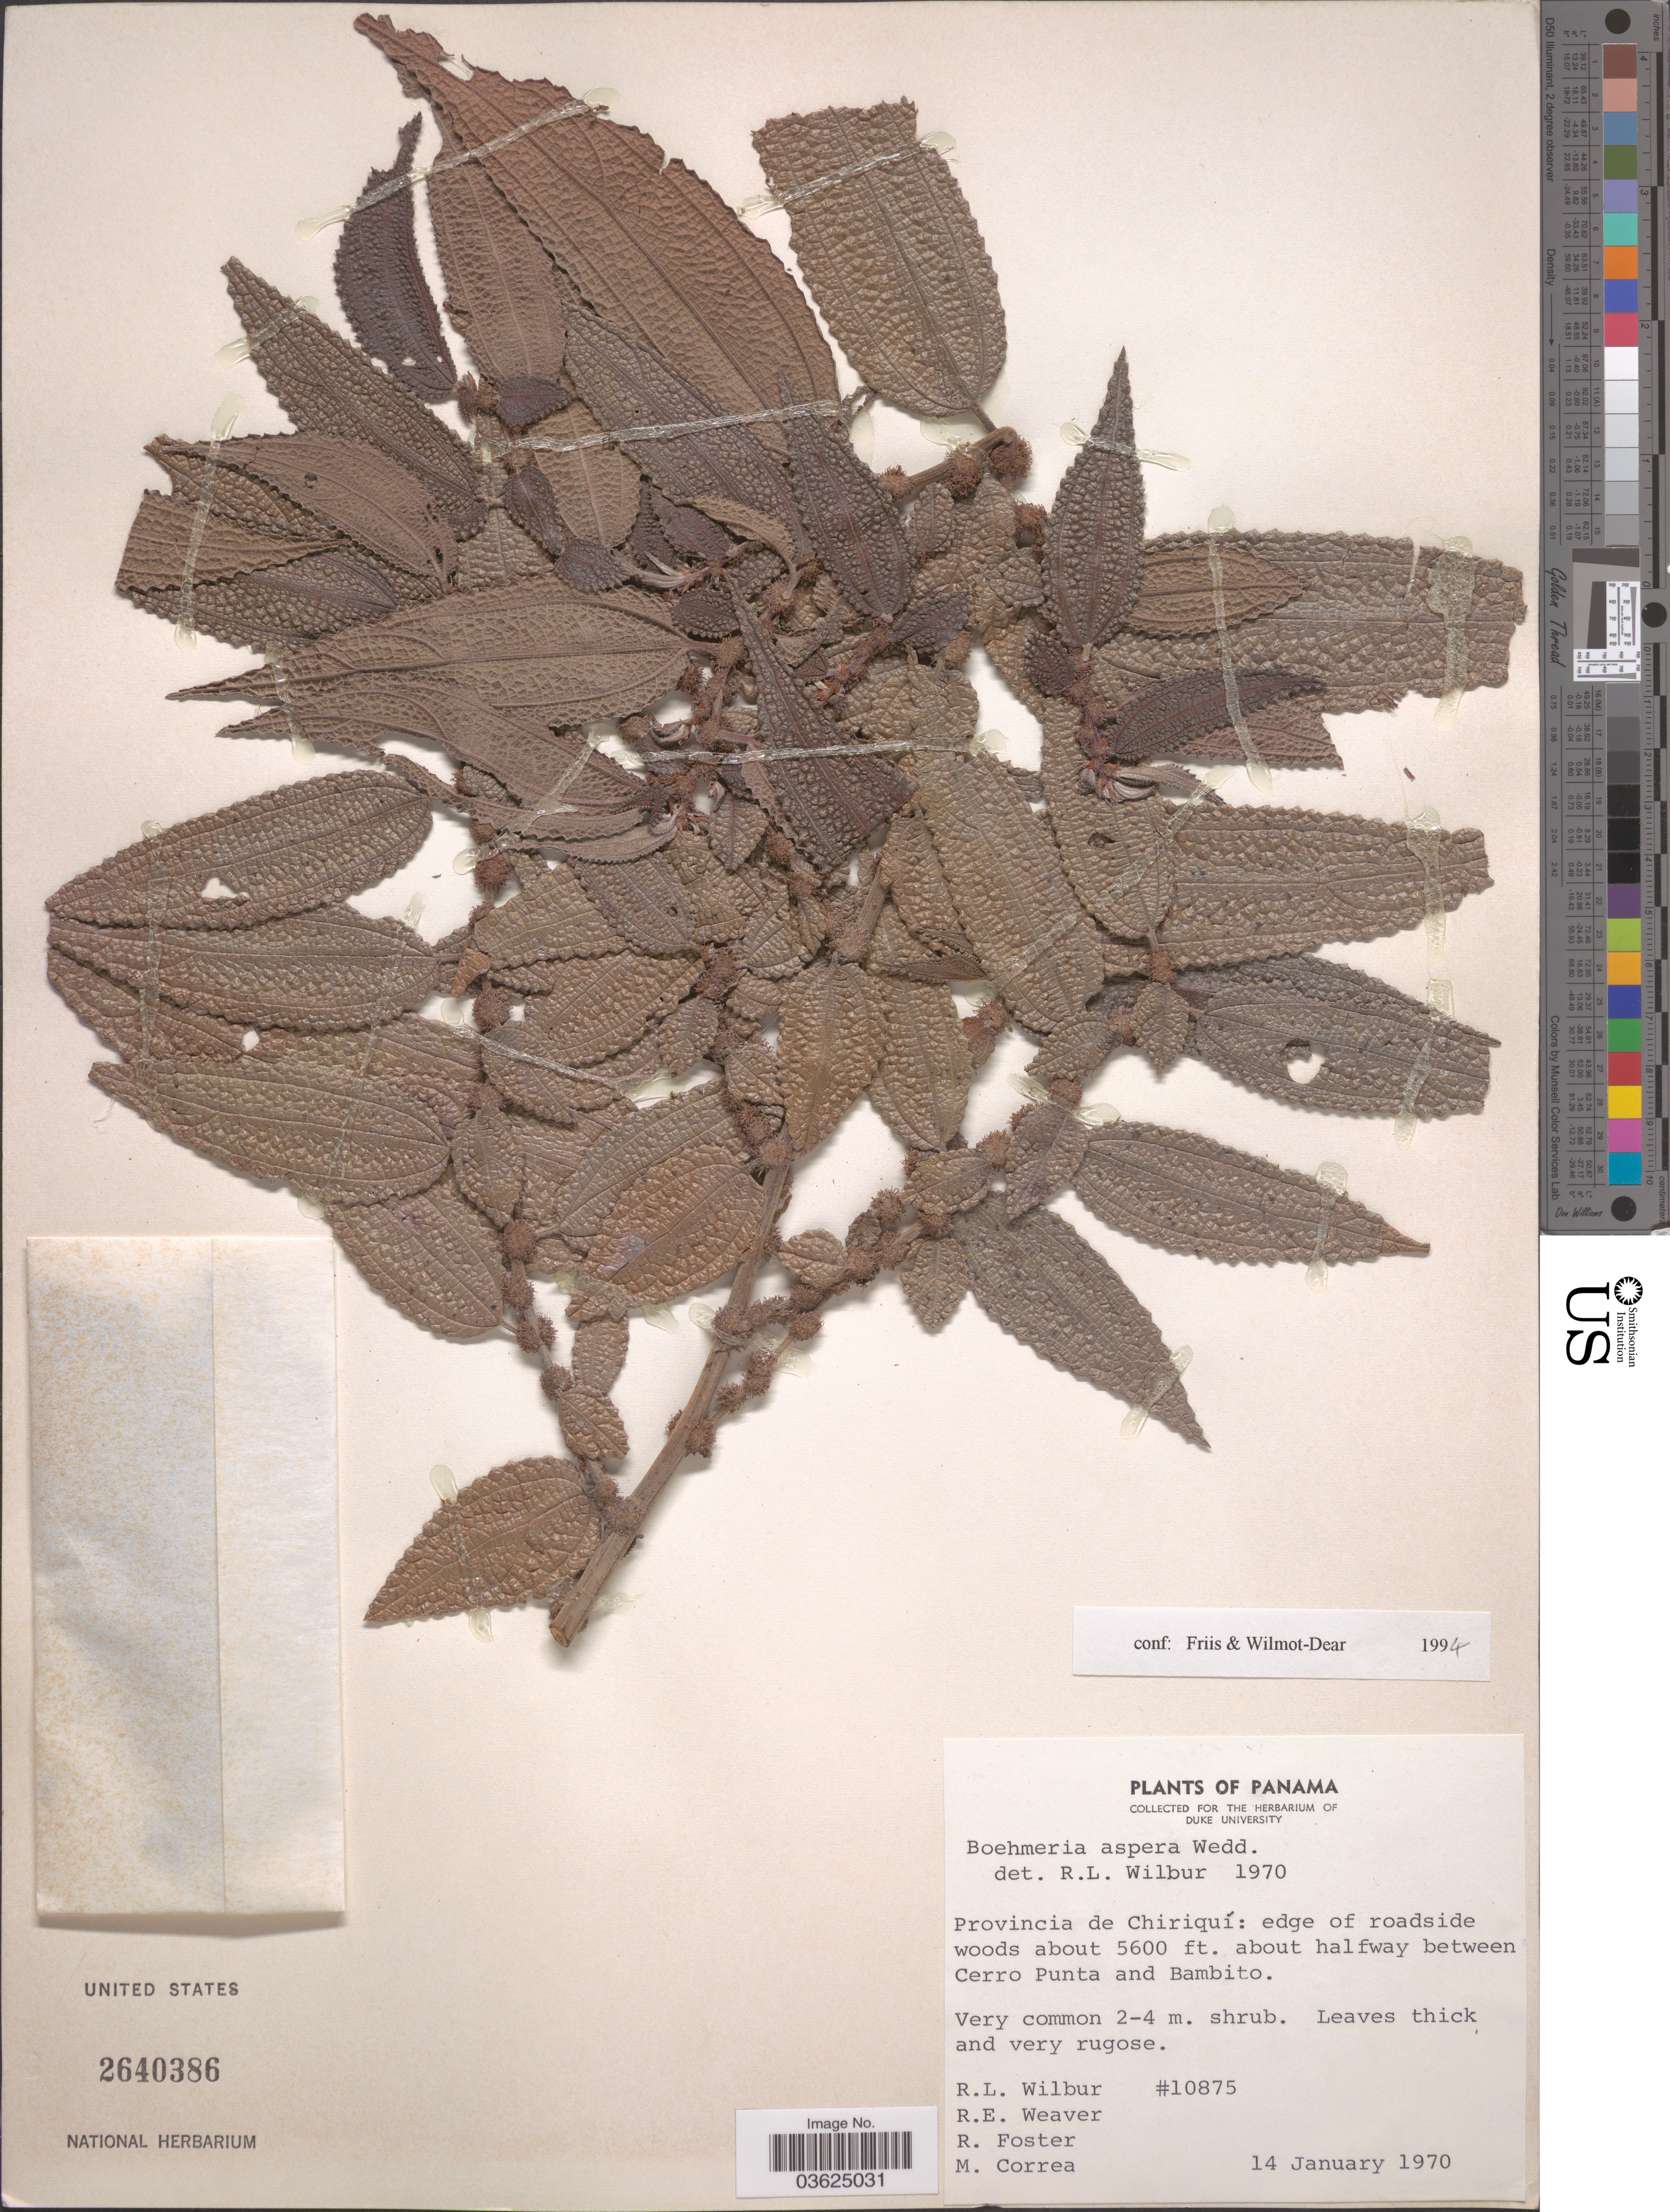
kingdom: Plantae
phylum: Tracheophyta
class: Magnoliopsida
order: Rosales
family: Urticaceae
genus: Boehmeria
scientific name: Boehmeria aspera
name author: Wedd.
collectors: R. L. Wilbur, R. E. Weaver, R. Foster & M. Correa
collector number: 10875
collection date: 1970-01-14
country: Panama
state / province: Chiriqui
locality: Edge of roadside woods about halfway between Cerro Punta and Bambito.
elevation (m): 1707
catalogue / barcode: US 2640386